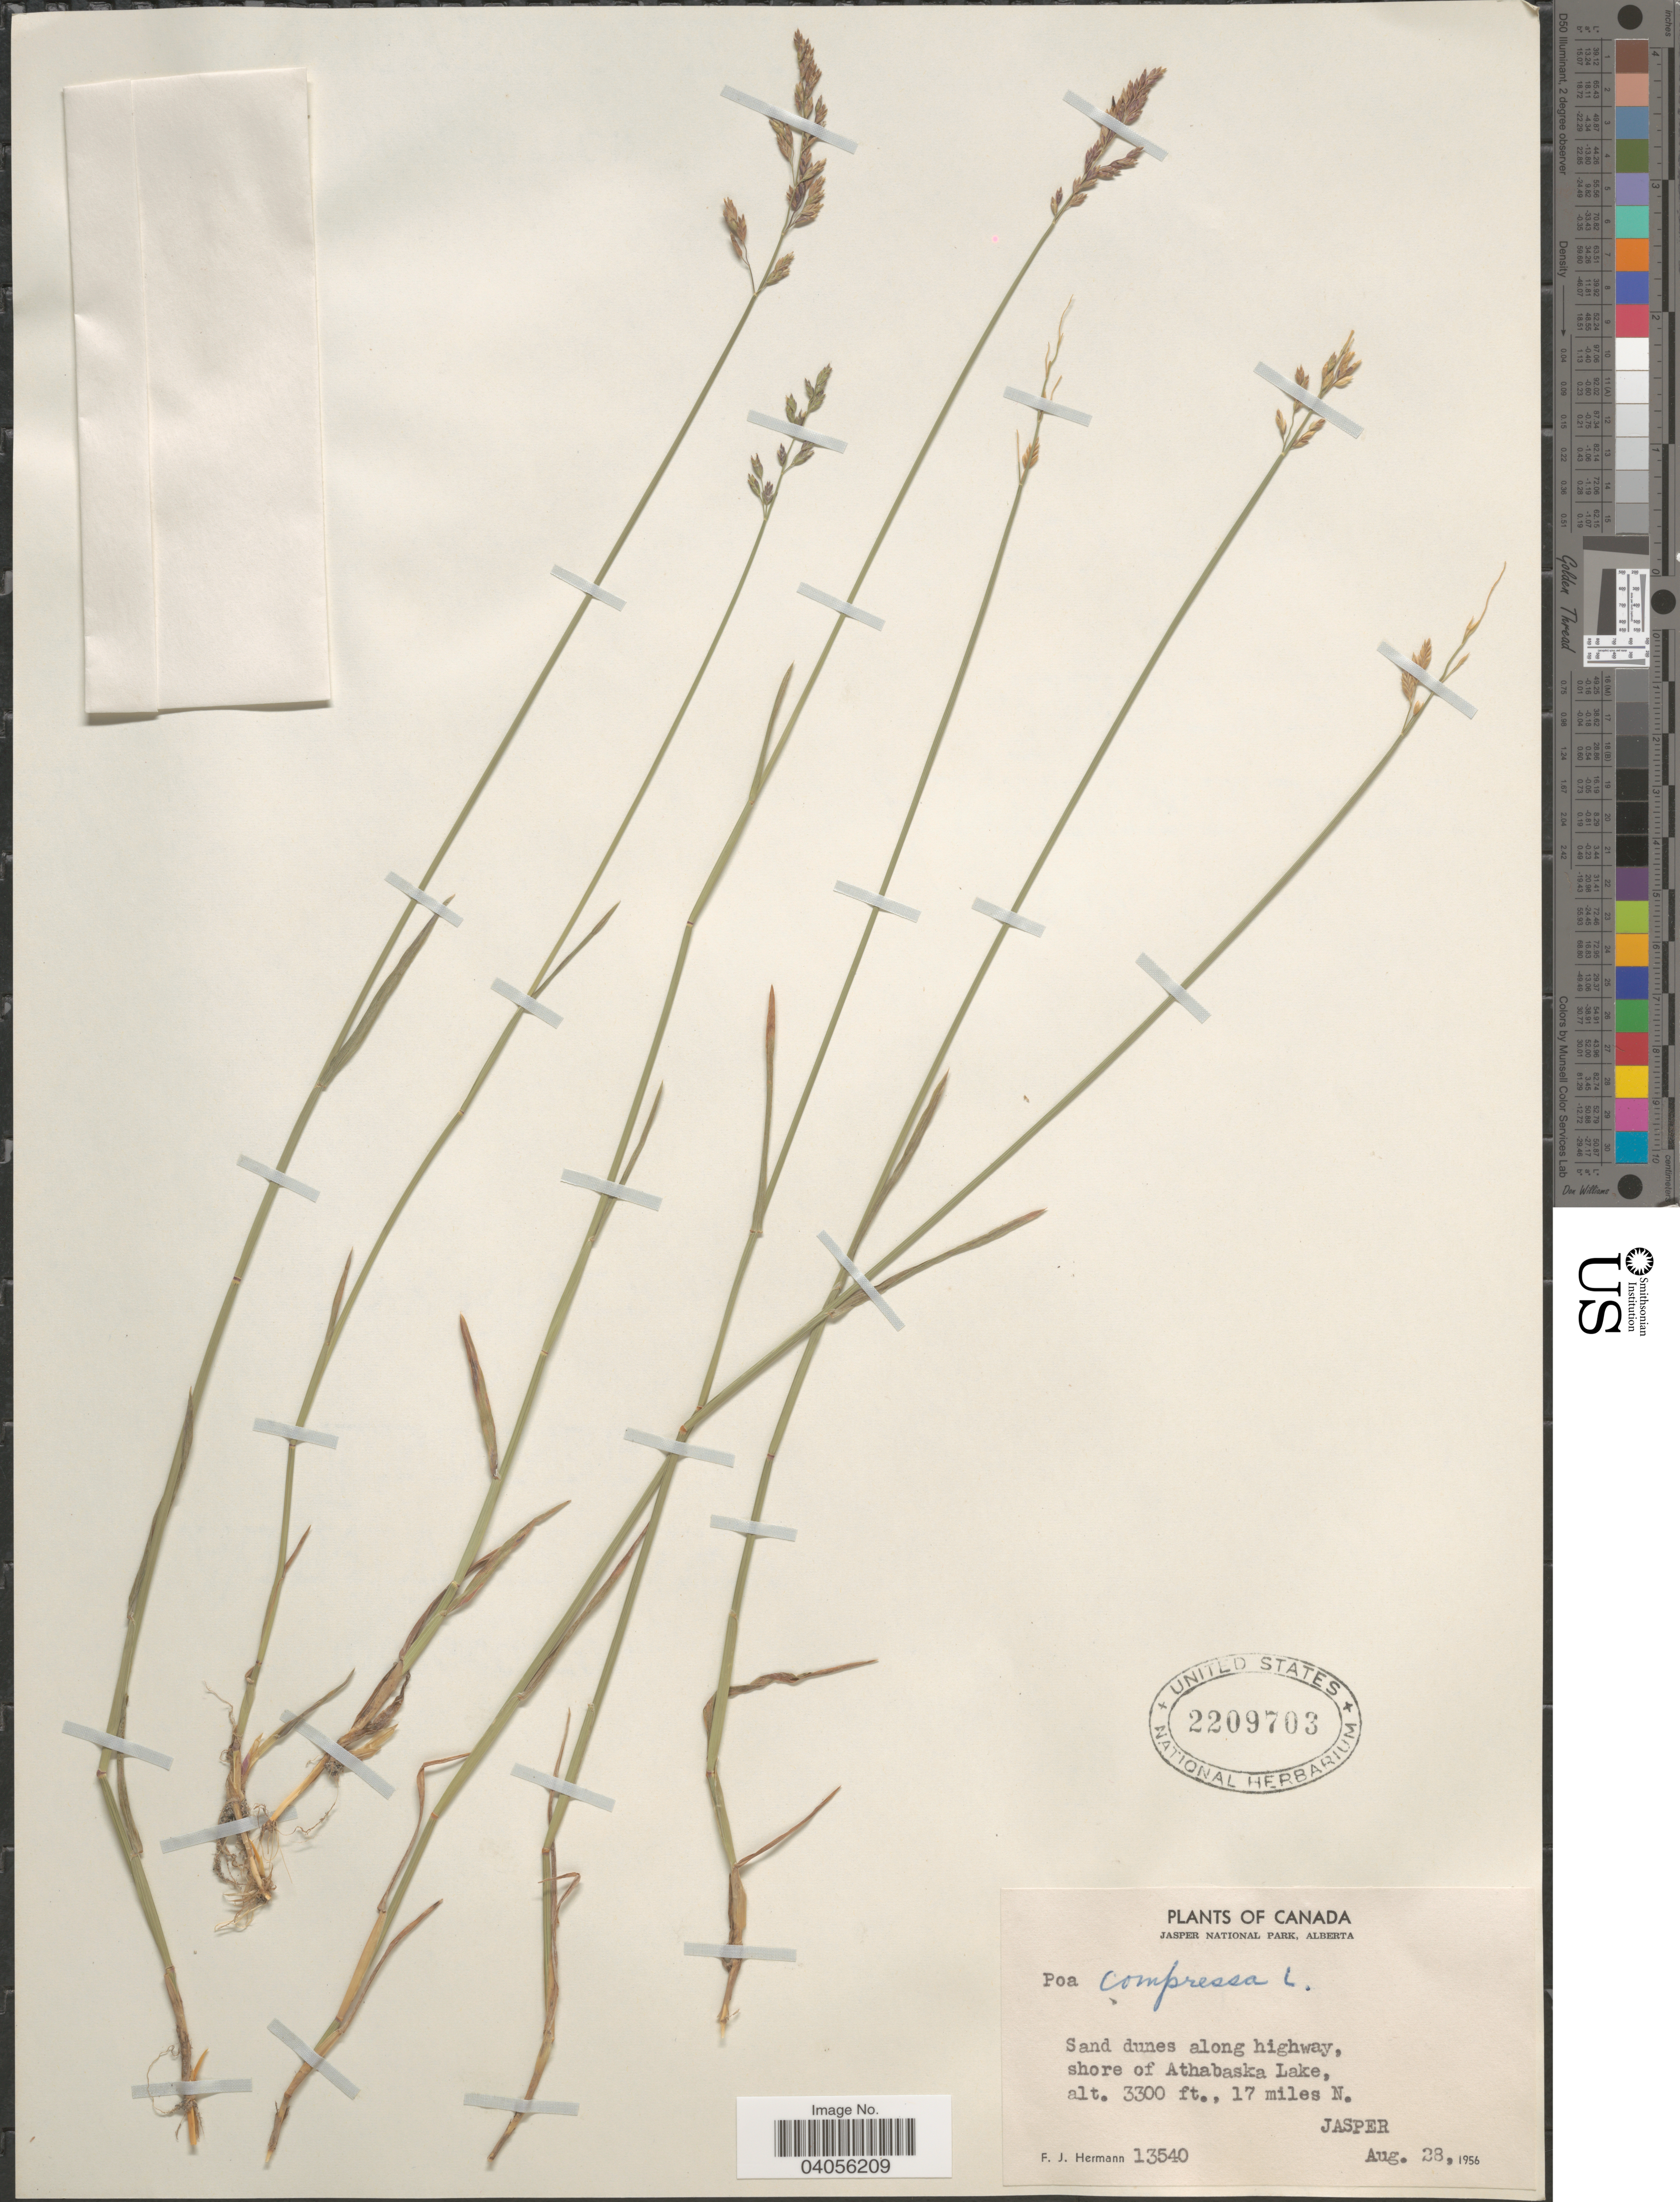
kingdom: Plantae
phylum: Tracheophyta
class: Liliopsida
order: Poales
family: Poaceae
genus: Poa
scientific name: Poa compressa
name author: L.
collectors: F. J. Hermann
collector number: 13540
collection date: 1956-08-28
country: Canada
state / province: Alberta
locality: Jasper National Park. Sand dunes along highway, shore of Athabaska Lake, 17 miles N. Jasper.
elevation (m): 1006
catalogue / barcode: US 2209703